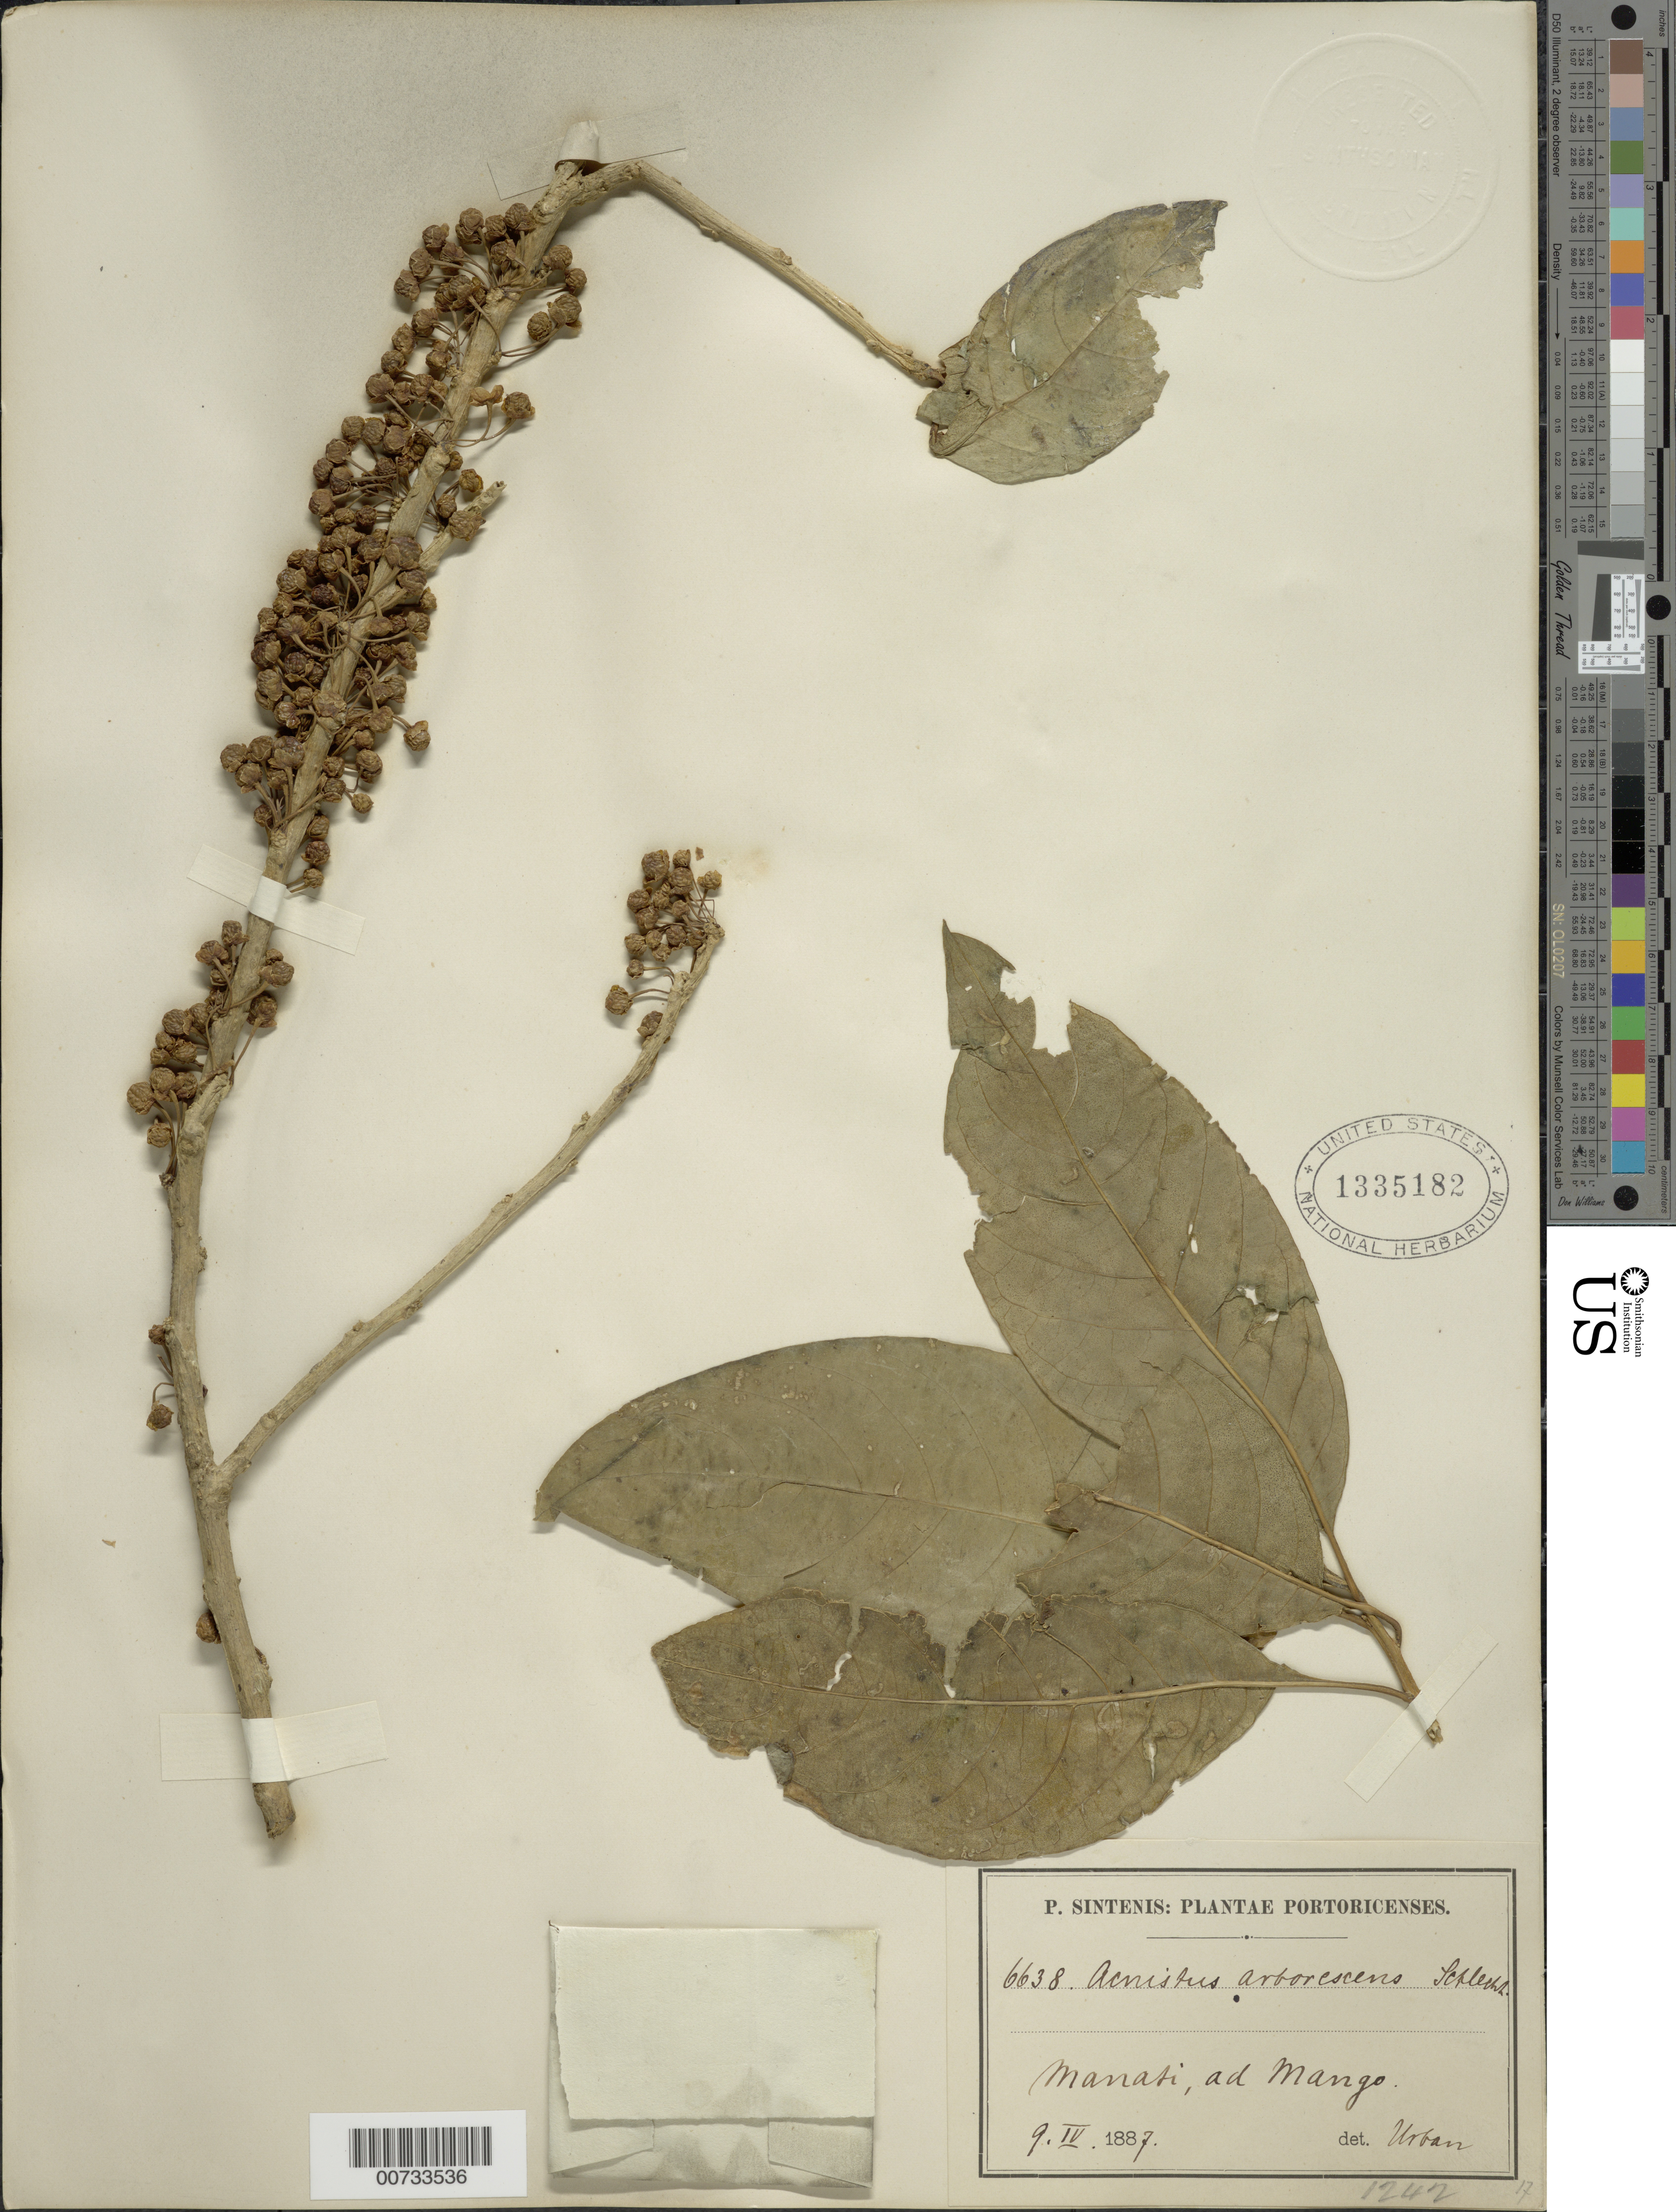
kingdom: Plantae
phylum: Tracheophyta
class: Magnoliopsida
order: Solanales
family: Solanaceae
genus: Acnistus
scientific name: Acnistus arborescens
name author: (L.) Schltdl.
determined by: Urban, Ignatz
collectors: P. Sintenis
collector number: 6638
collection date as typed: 09 Apr 1887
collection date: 1887-04-09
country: Puerto Rico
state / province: Manatí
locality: Manati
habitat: Ad Mango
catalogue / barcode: US 1335182